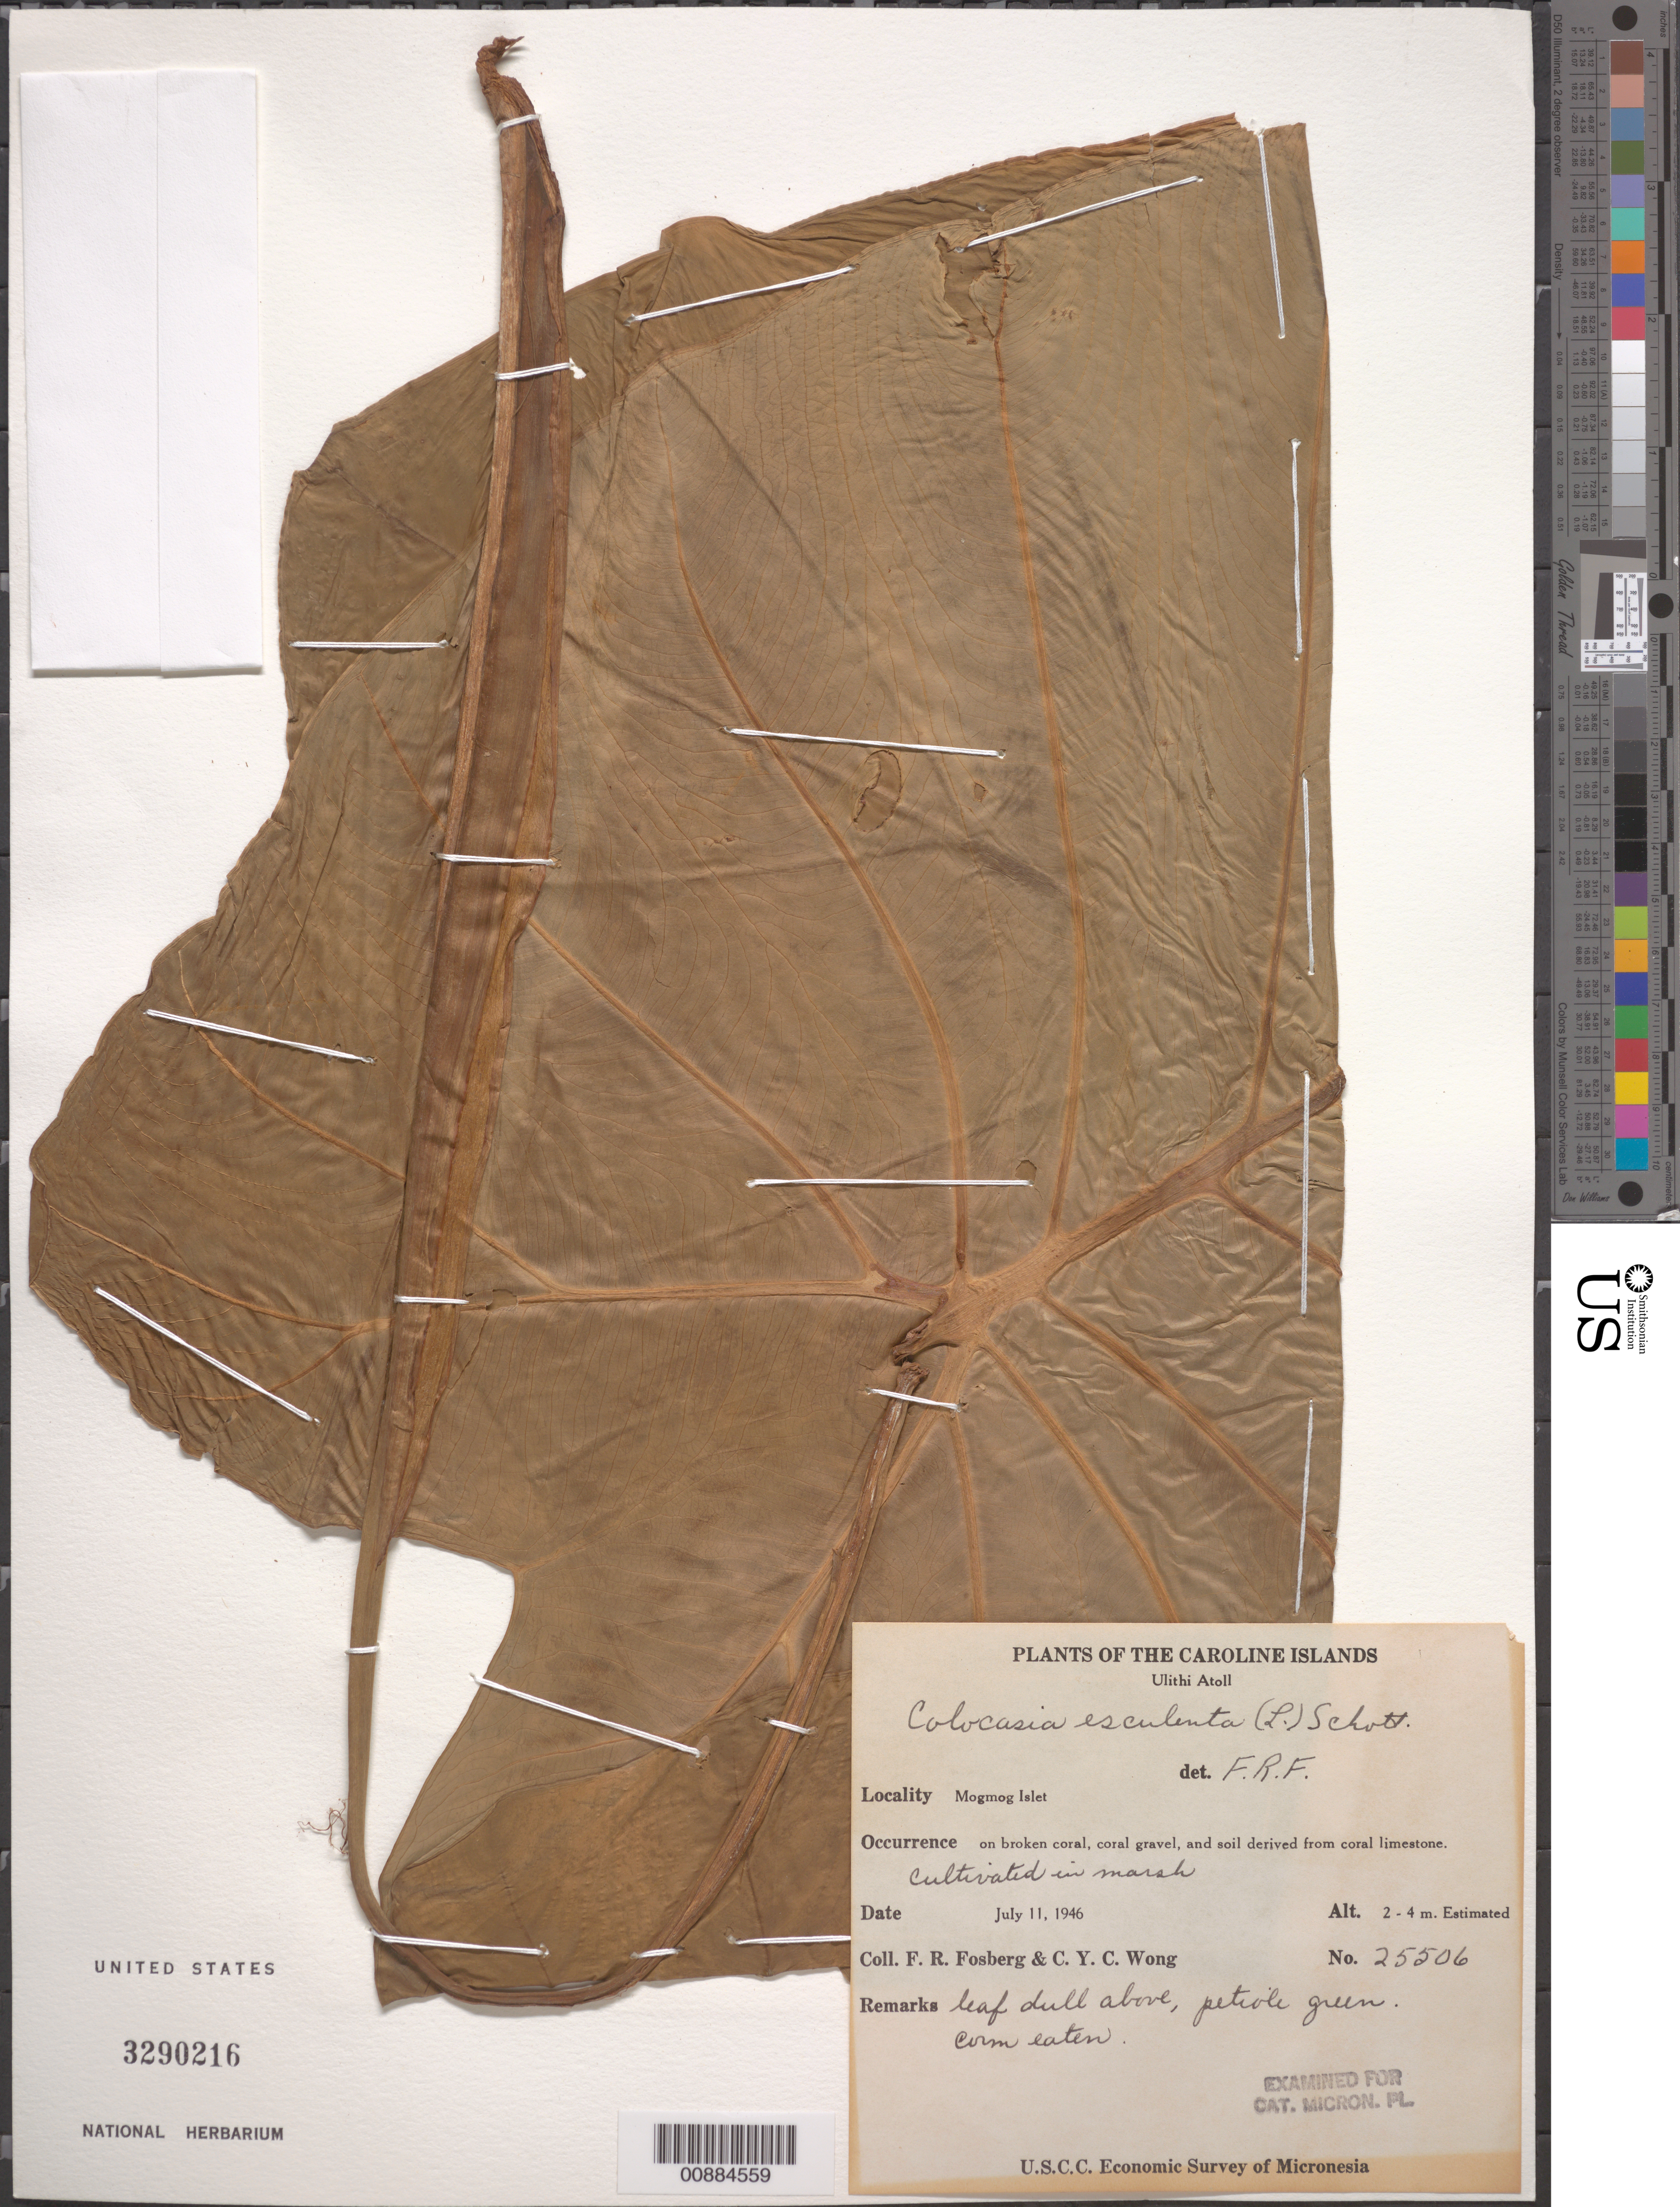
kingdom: Plantae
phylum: Tracheophyta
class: Liliopsida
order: Alismatales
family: Araceae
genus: Colocasia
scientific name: Colocasia esculenta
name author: (L.) Schott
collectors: F. R. Fosberg & C. Wong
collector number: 25506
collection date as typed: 11 Jul 1946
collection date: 1946-07-11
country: Micronesia, Federated States of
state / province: Yap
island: Ulithi Atoll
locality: Mogmog Islet.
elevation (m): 2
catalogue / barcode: US 3290216